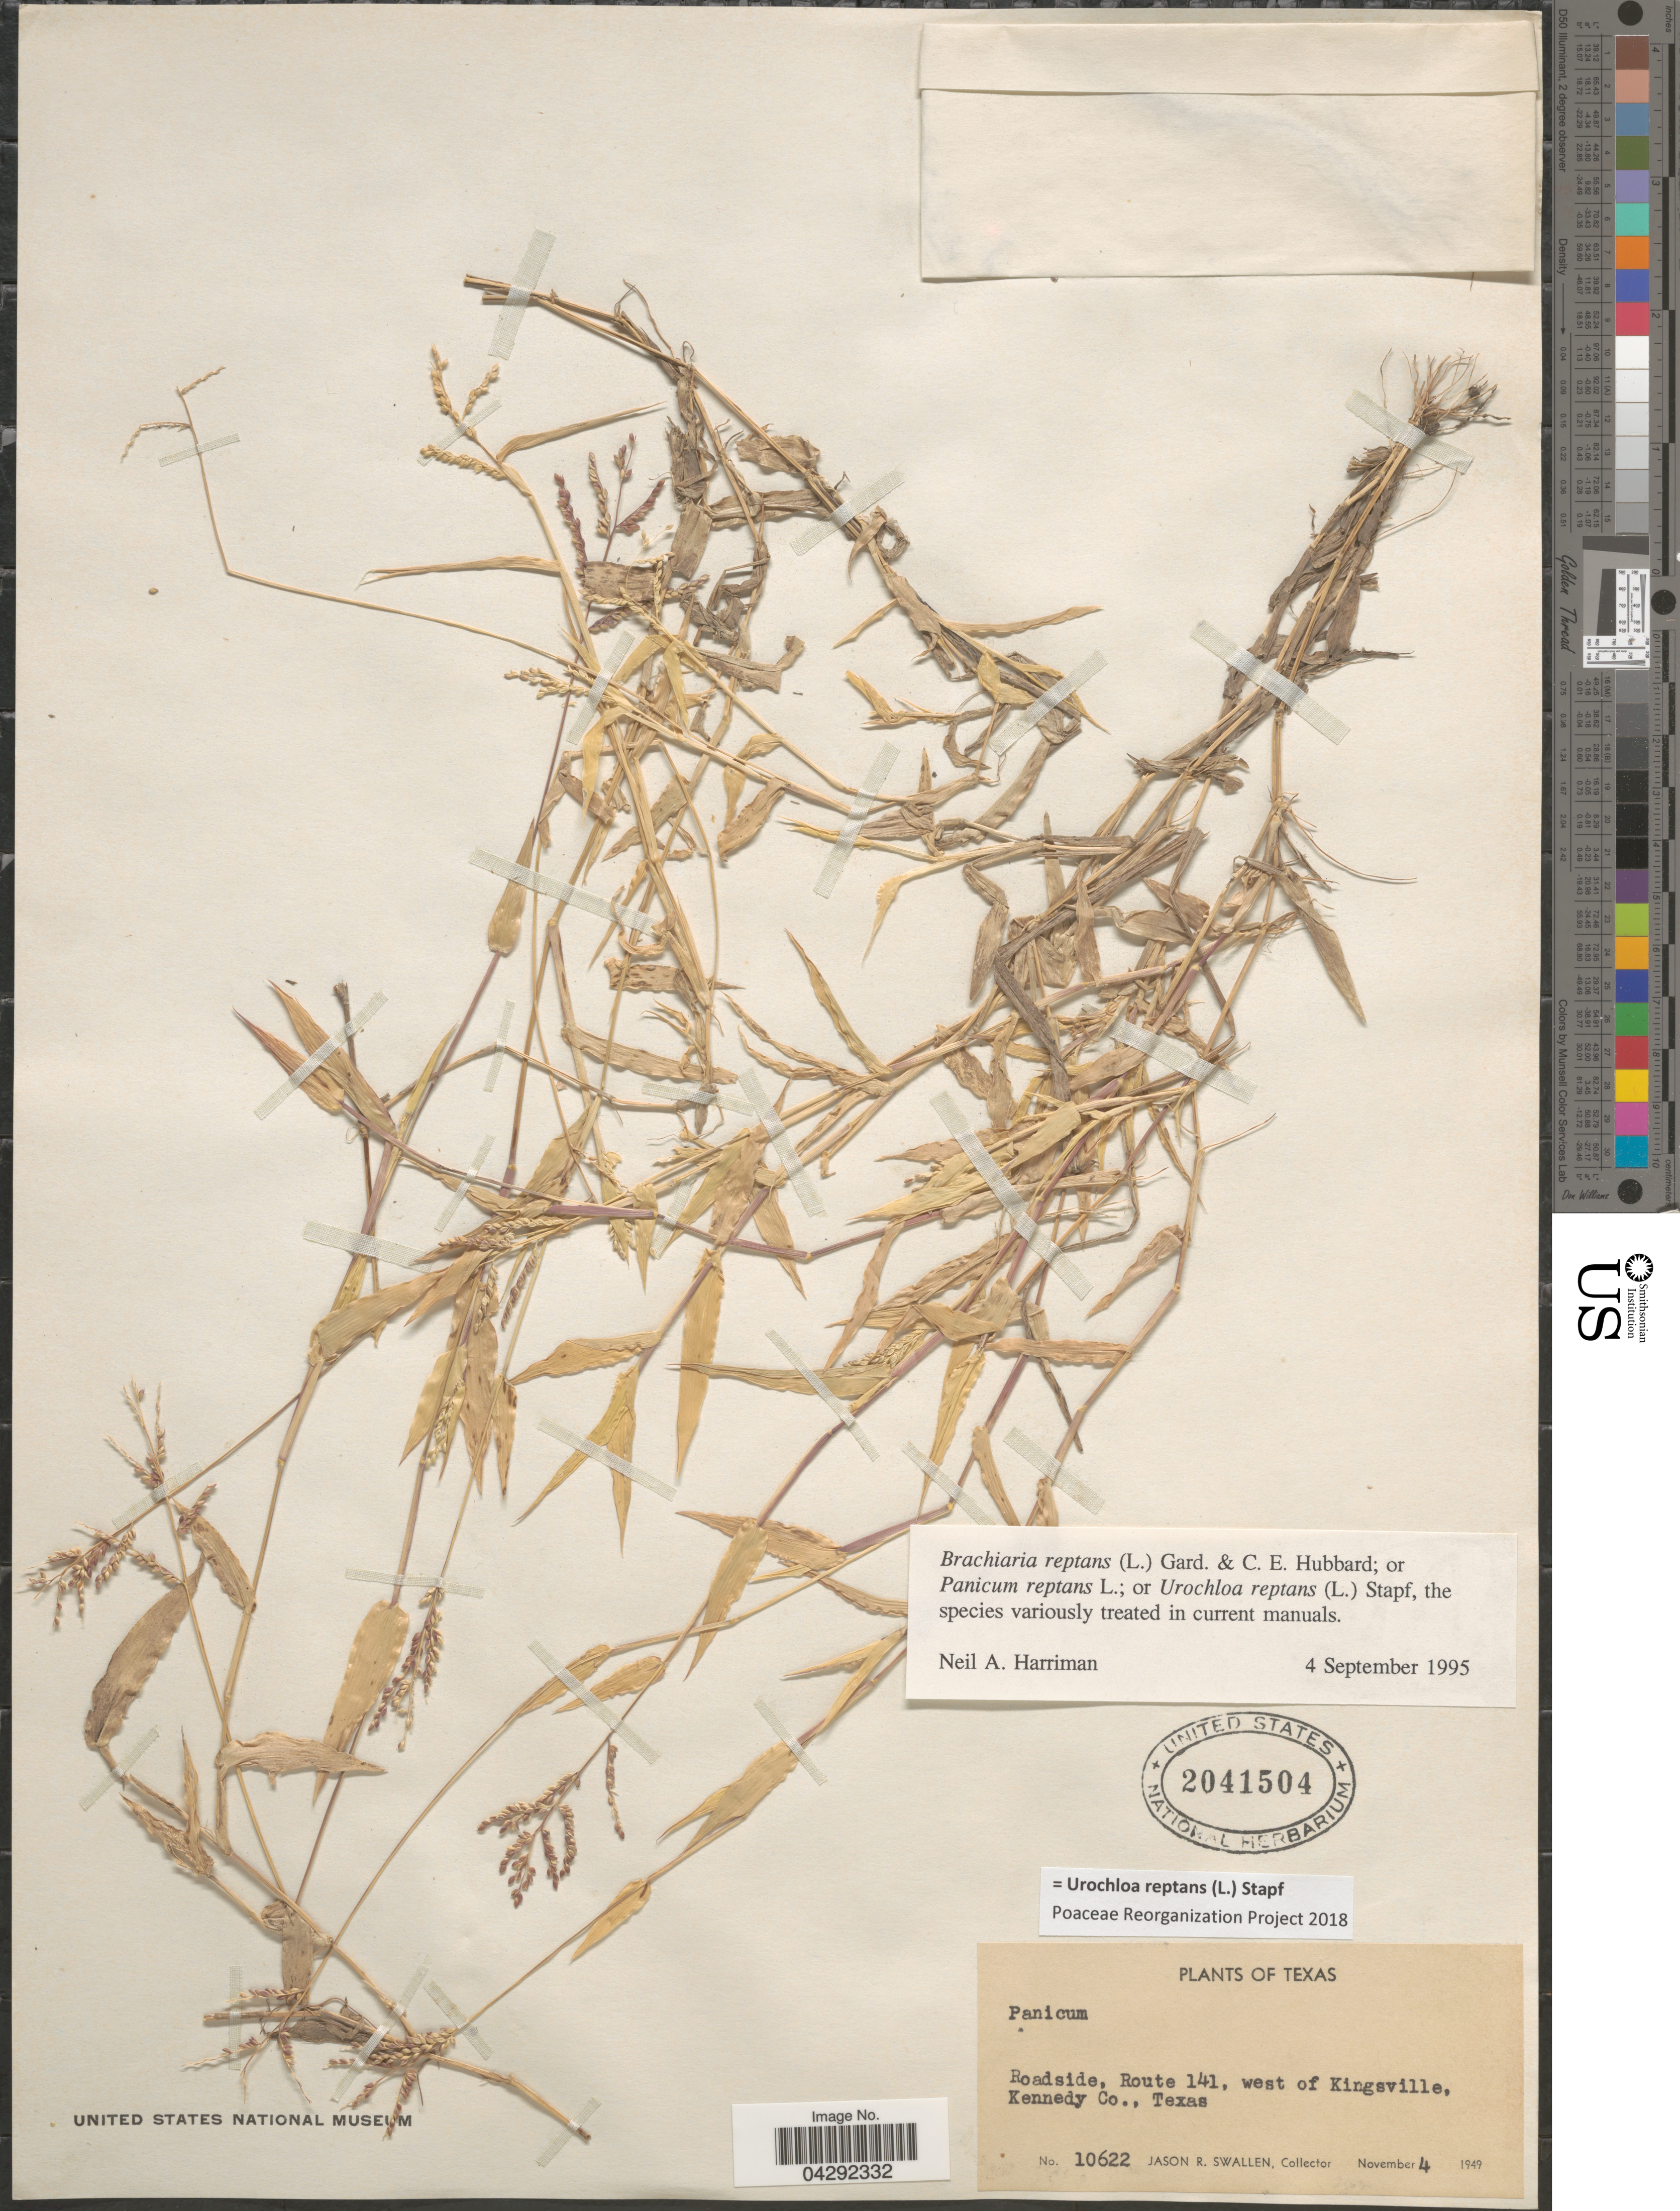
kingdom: Plantae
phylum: Tracheophyta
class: Liliopsida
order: Poales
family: Poaceae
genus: Urochloa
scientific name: Urochloa reptans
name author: (L.) Stapf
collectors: J. R. Swallen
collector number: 10622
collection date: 1949-11-04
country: United States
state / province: Texas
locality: Roadside, Route 141, west of Kingsville, Kennedy Co.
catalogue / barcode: US 2041504